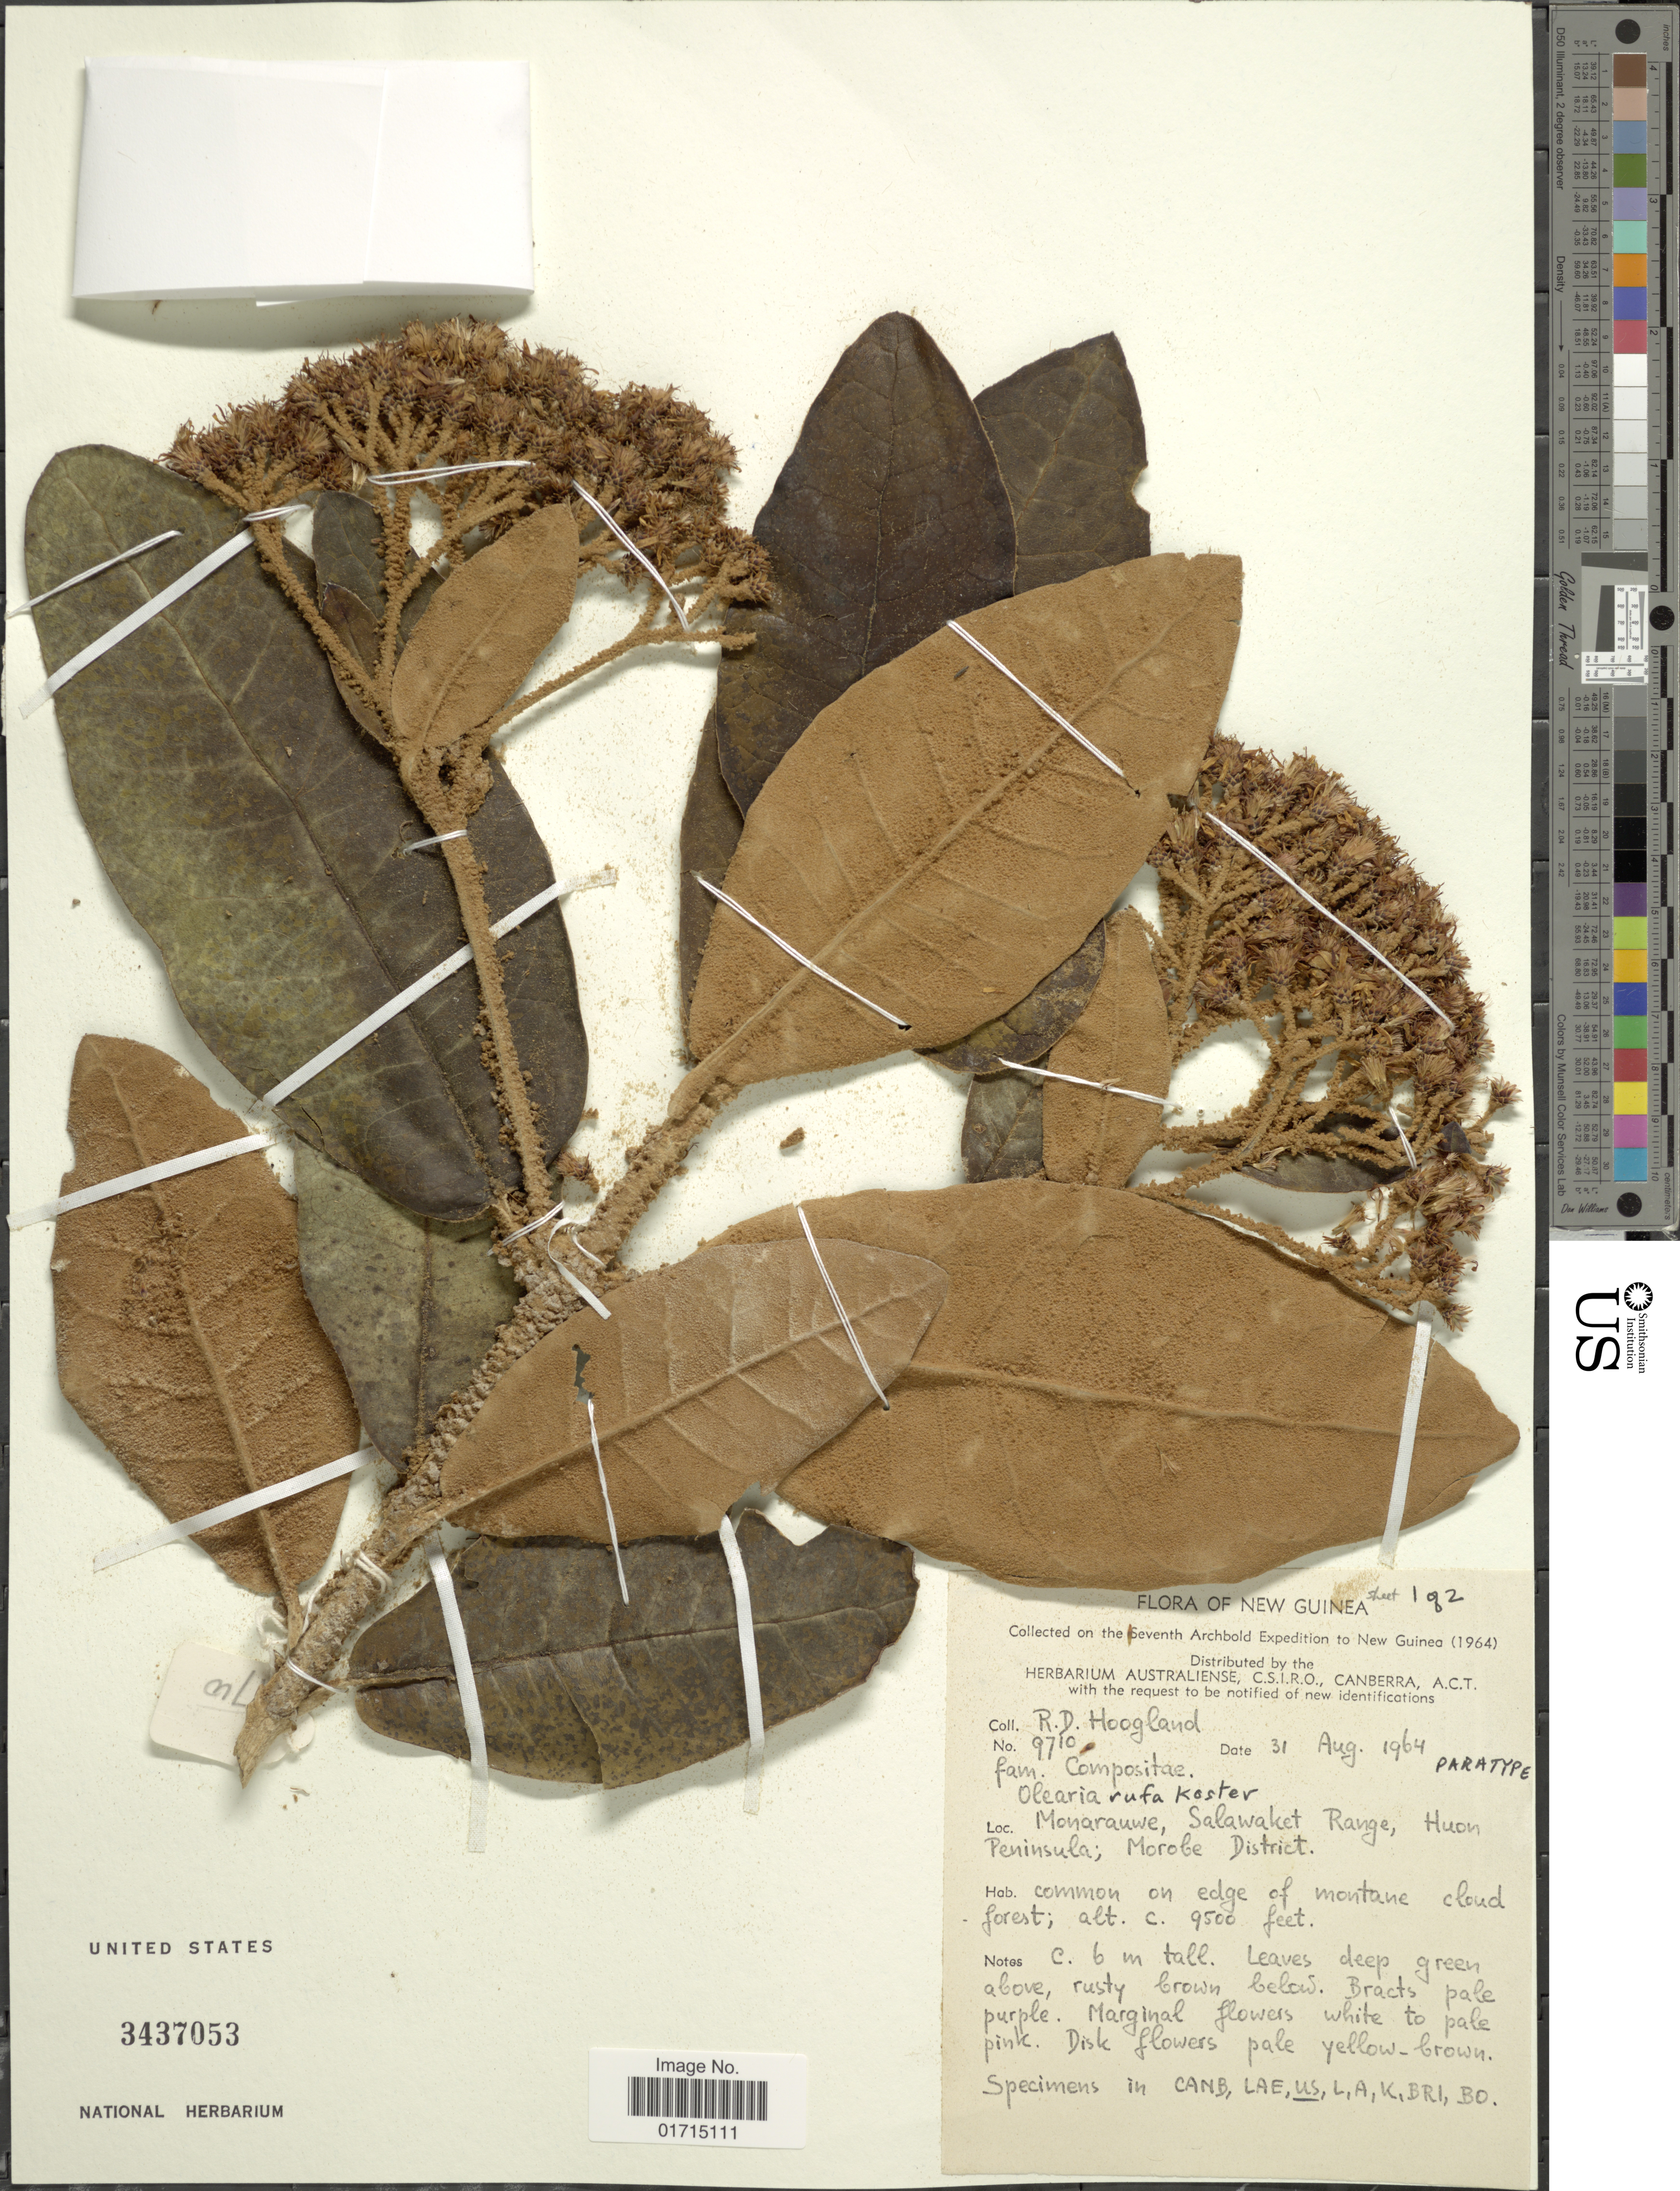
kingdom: Plantae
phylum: Tracheophyta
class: Magnoliopsida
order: Asterales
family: Asteraceae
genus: Olearia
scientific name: Olearia rufa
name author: J. Kost.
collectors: R. D. Hoogland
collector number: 9710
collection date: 1964-08-31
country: Papua New Guinea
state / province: Morobe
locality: Monarauwe, Salawaket Range, Huon peninsula; Morobe District. on forest edge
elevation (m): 2896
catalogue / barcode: US 3437053